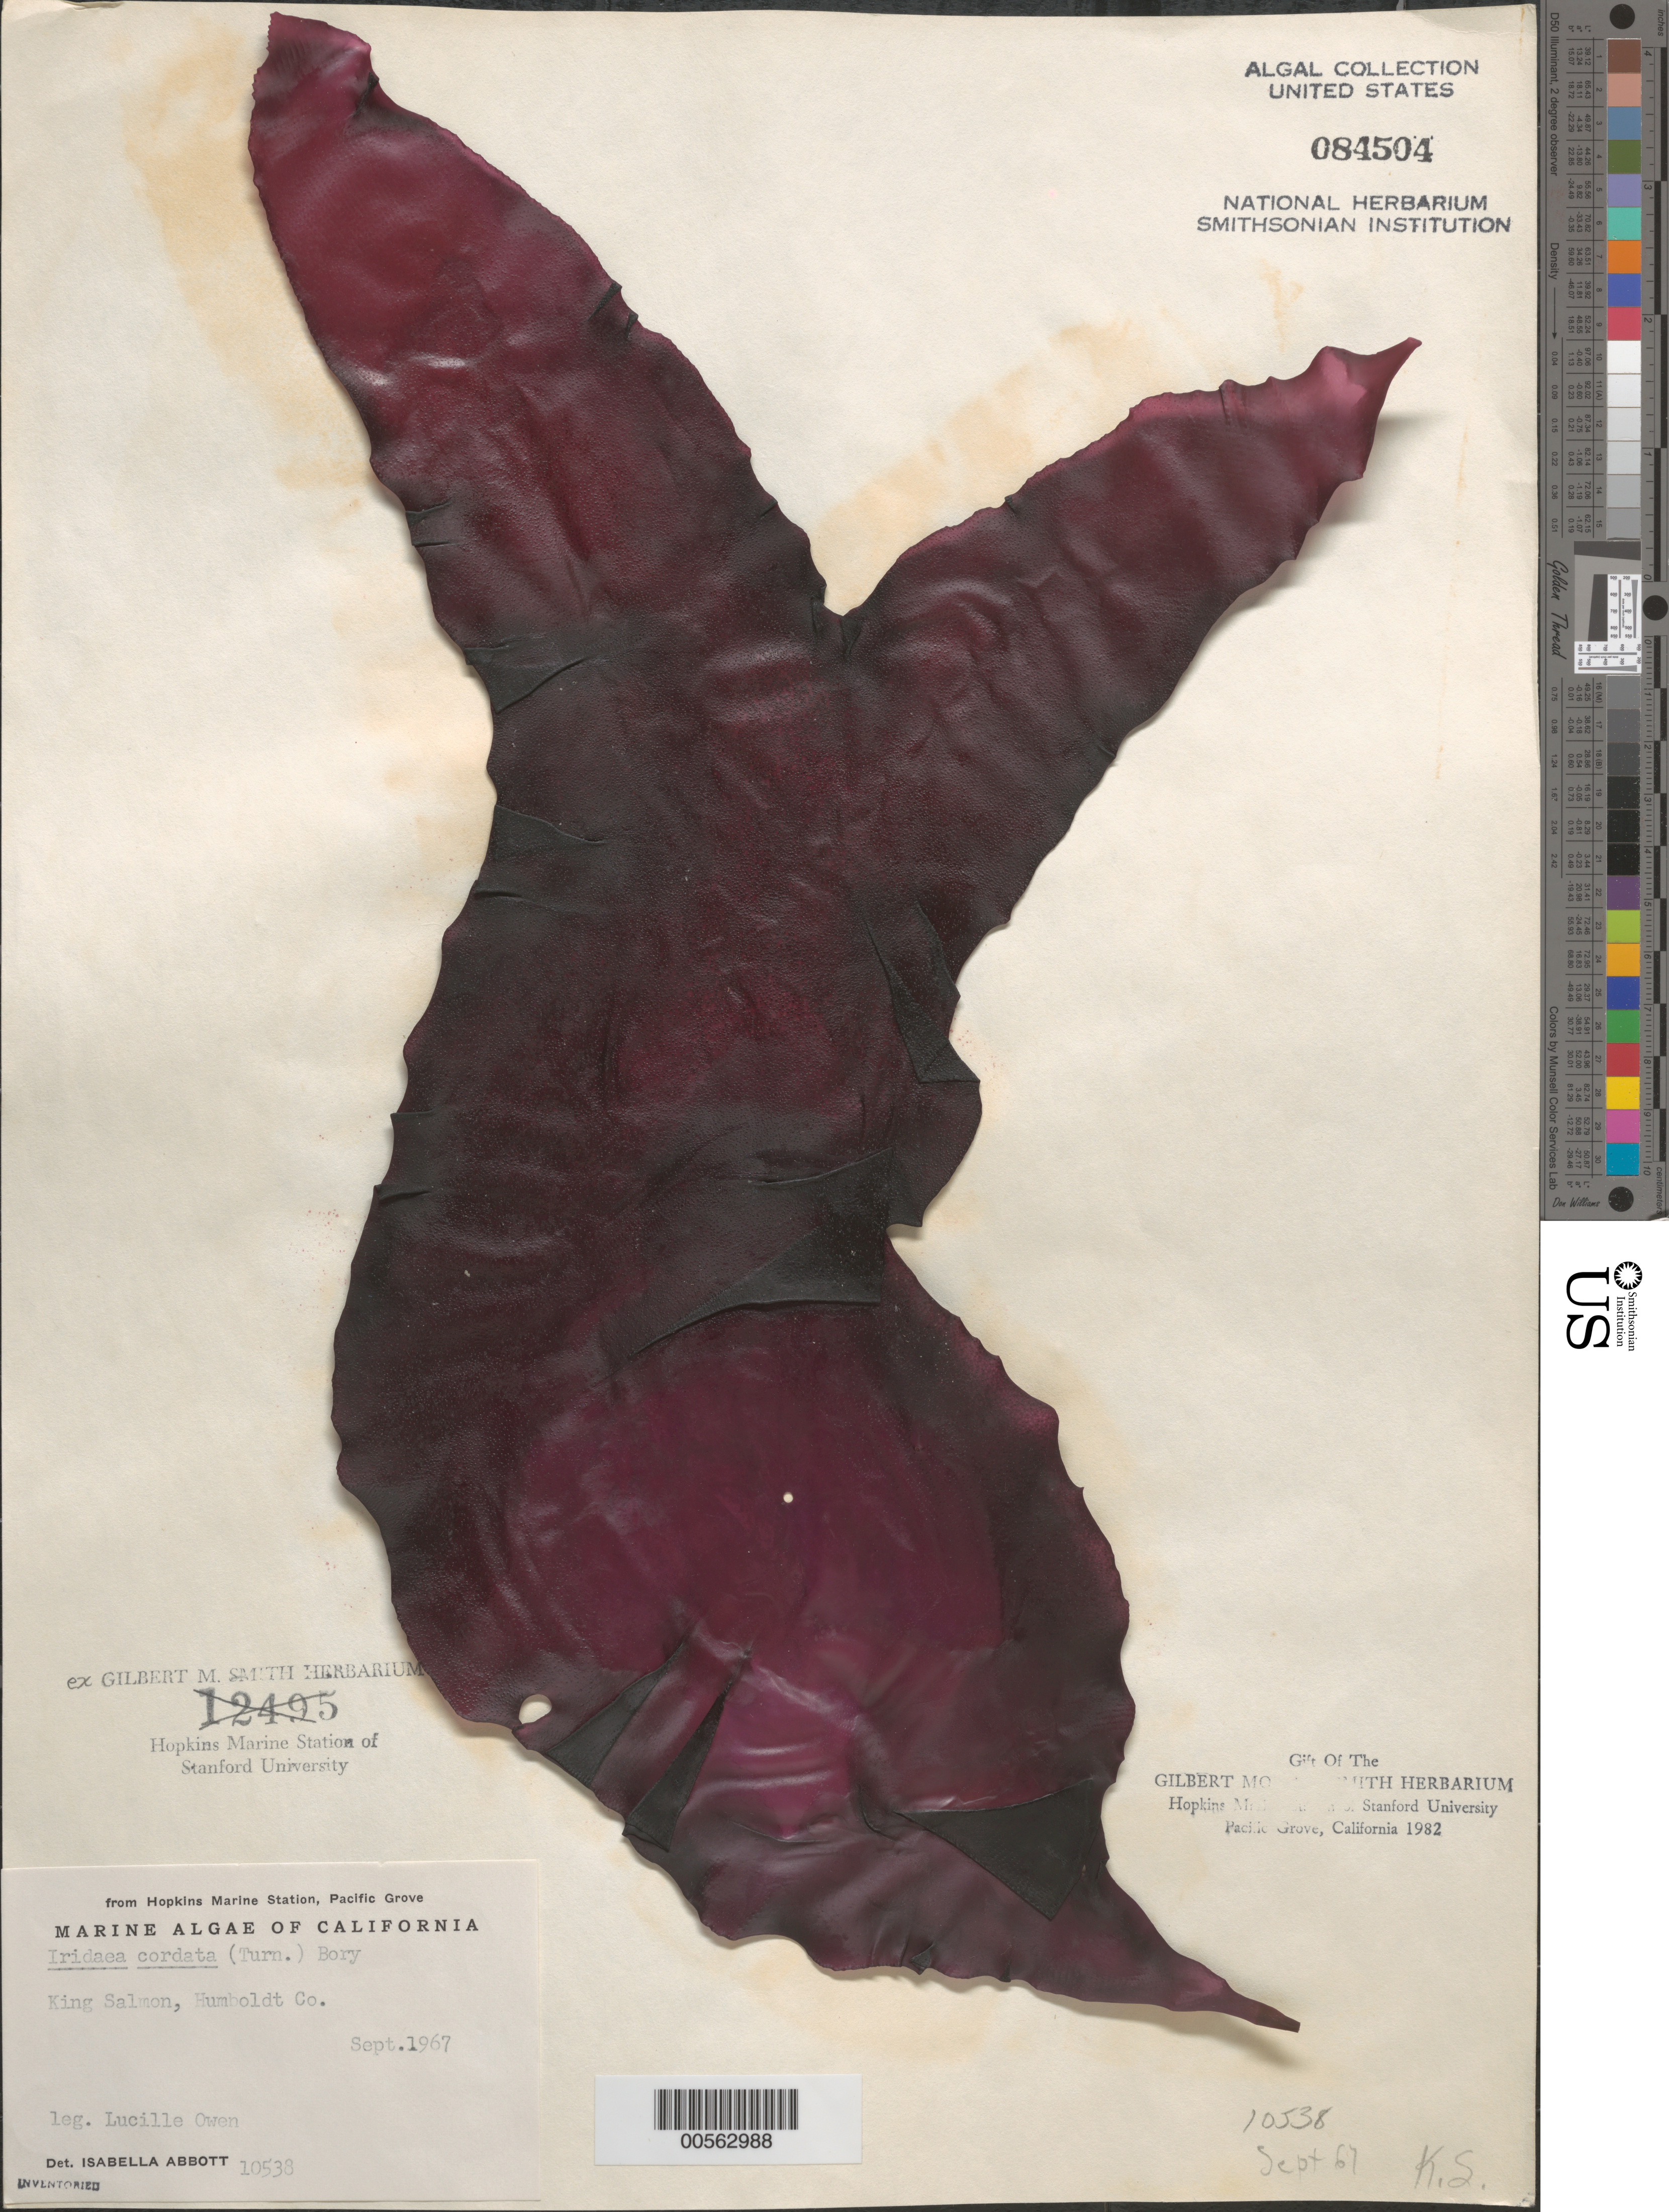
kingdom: Plantae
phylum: Rhodophyta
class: Florideophyceae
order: Gigartinales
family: Gigartinaceae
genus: Iridaea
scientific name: Iridaea cordata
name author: (Turner) Bory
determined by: Abbott, Isabella A.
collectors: L. Owen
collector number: IAA 10538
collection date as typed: Sep 1967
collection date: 1967-09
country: United States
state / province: California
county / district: Humboldt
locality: King Salmon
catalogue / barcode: US 84504